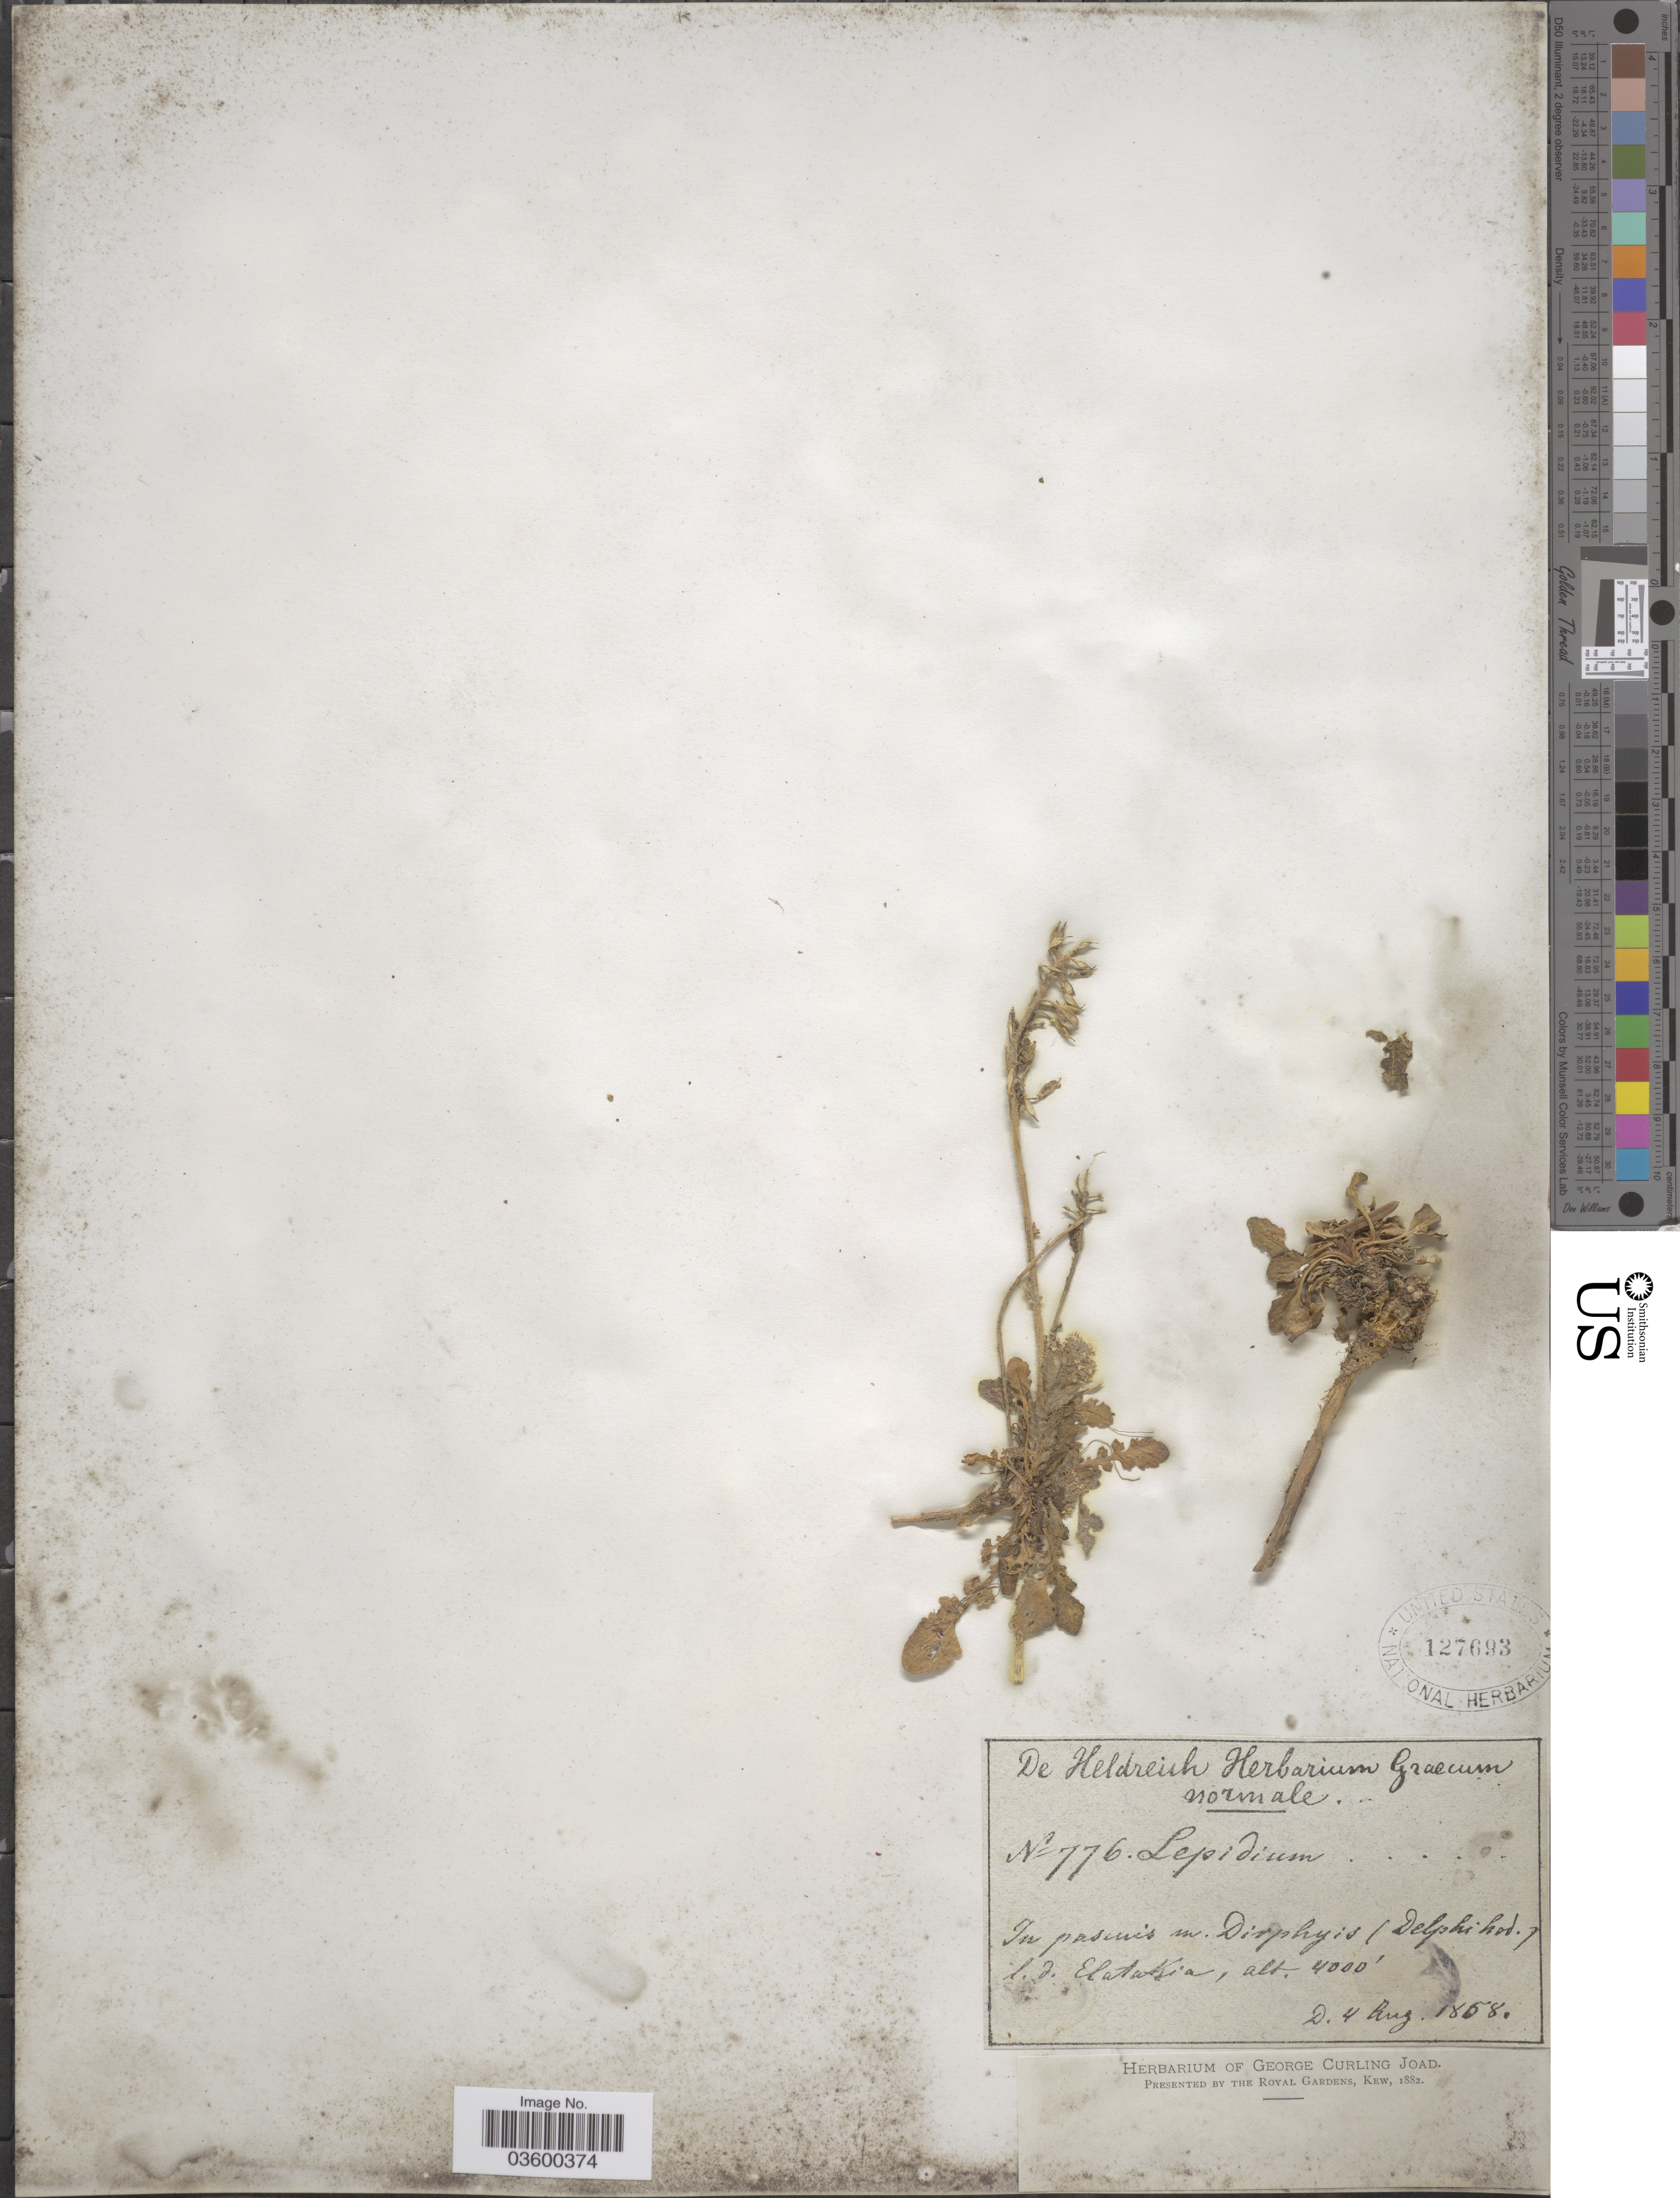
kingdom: Plantae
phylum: Tracheophyta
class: Magnoliopsida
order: Brassicales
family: Brassicaceae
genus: Lepidium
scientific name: Lepidium sp.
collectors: -. De Heldreich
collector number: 776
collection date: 1858-08-04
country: Greece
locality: In pascuis m. Dirphyis (Delphi hod.) l.d. Elatakia.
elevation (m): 1219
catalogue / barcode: US 127693